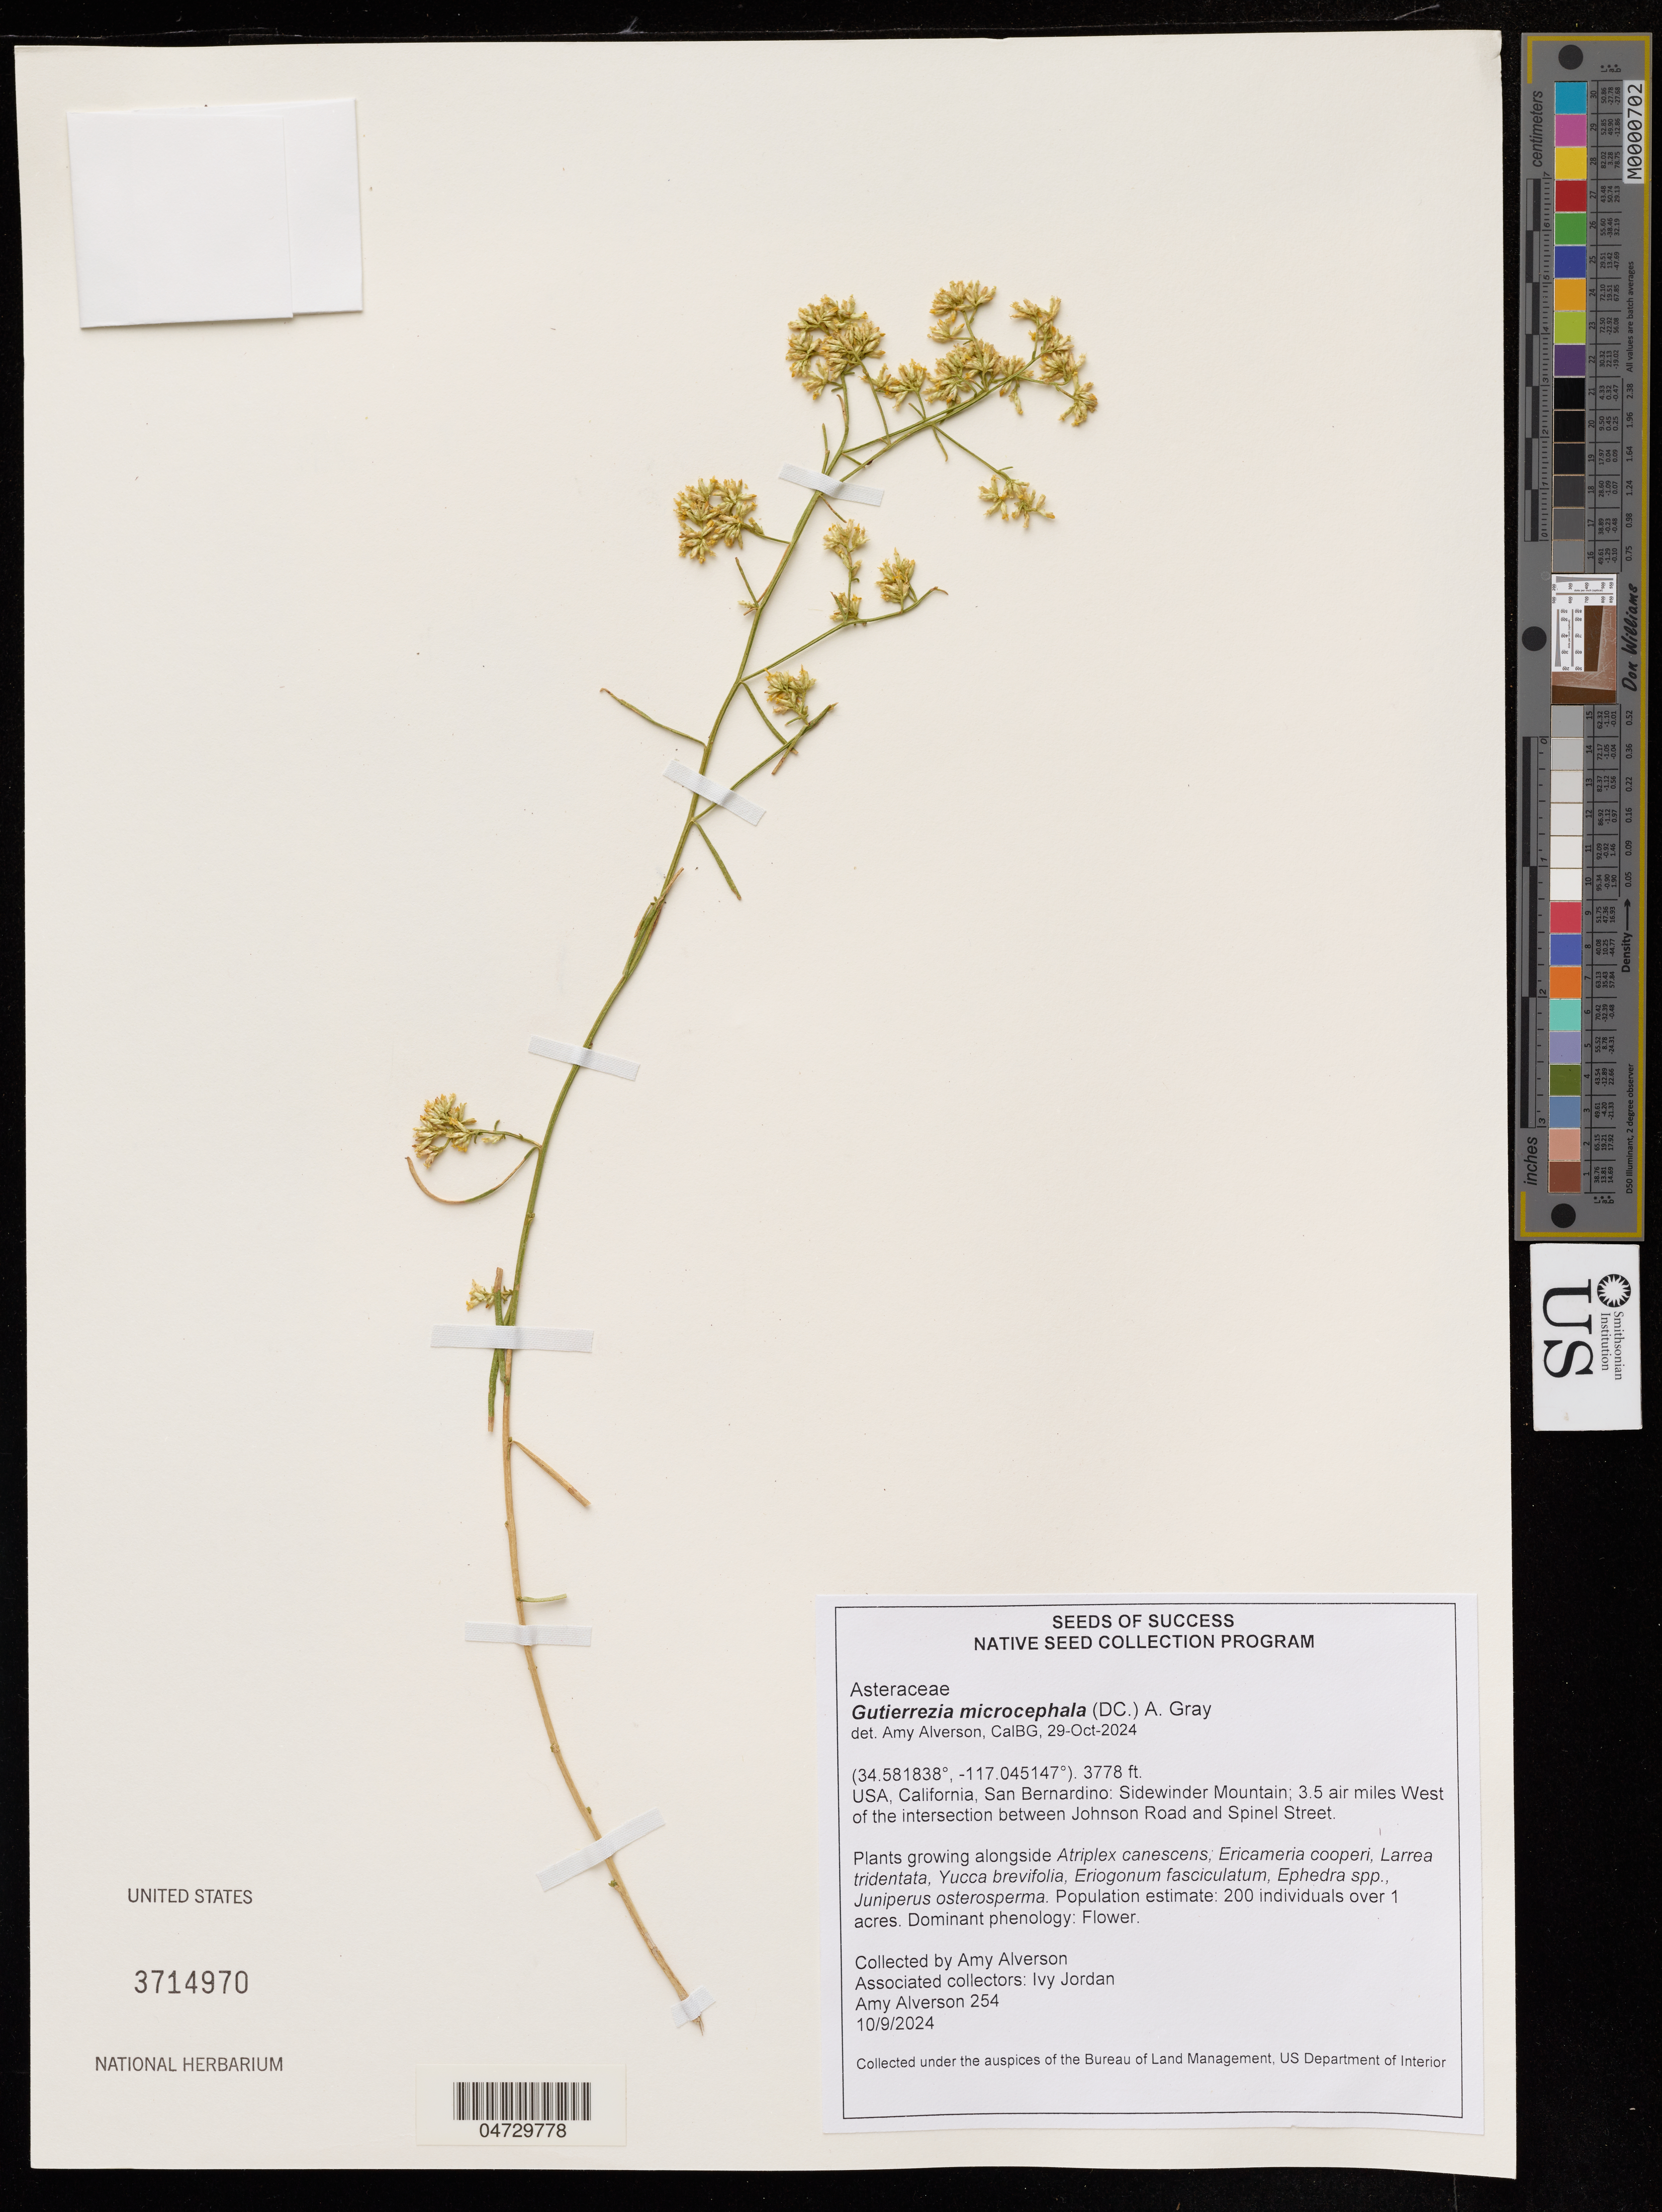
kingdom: Plantae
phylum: Tracheophyta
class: Magnoliopsida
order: Asterales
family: Asteraceae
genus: Gutierrezia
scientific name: Gutierrezia microcephala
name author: (DC.) A. Gray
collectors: A. Alverson & I. Jordan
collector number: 254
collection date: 2024-10-09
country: United States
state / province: California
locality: San Bernardino: Sidewinder Mountain; 3.5 air miles West of the intersection between Johnson Road and Spinel Street.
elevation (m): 1152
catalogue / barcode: US 3714970